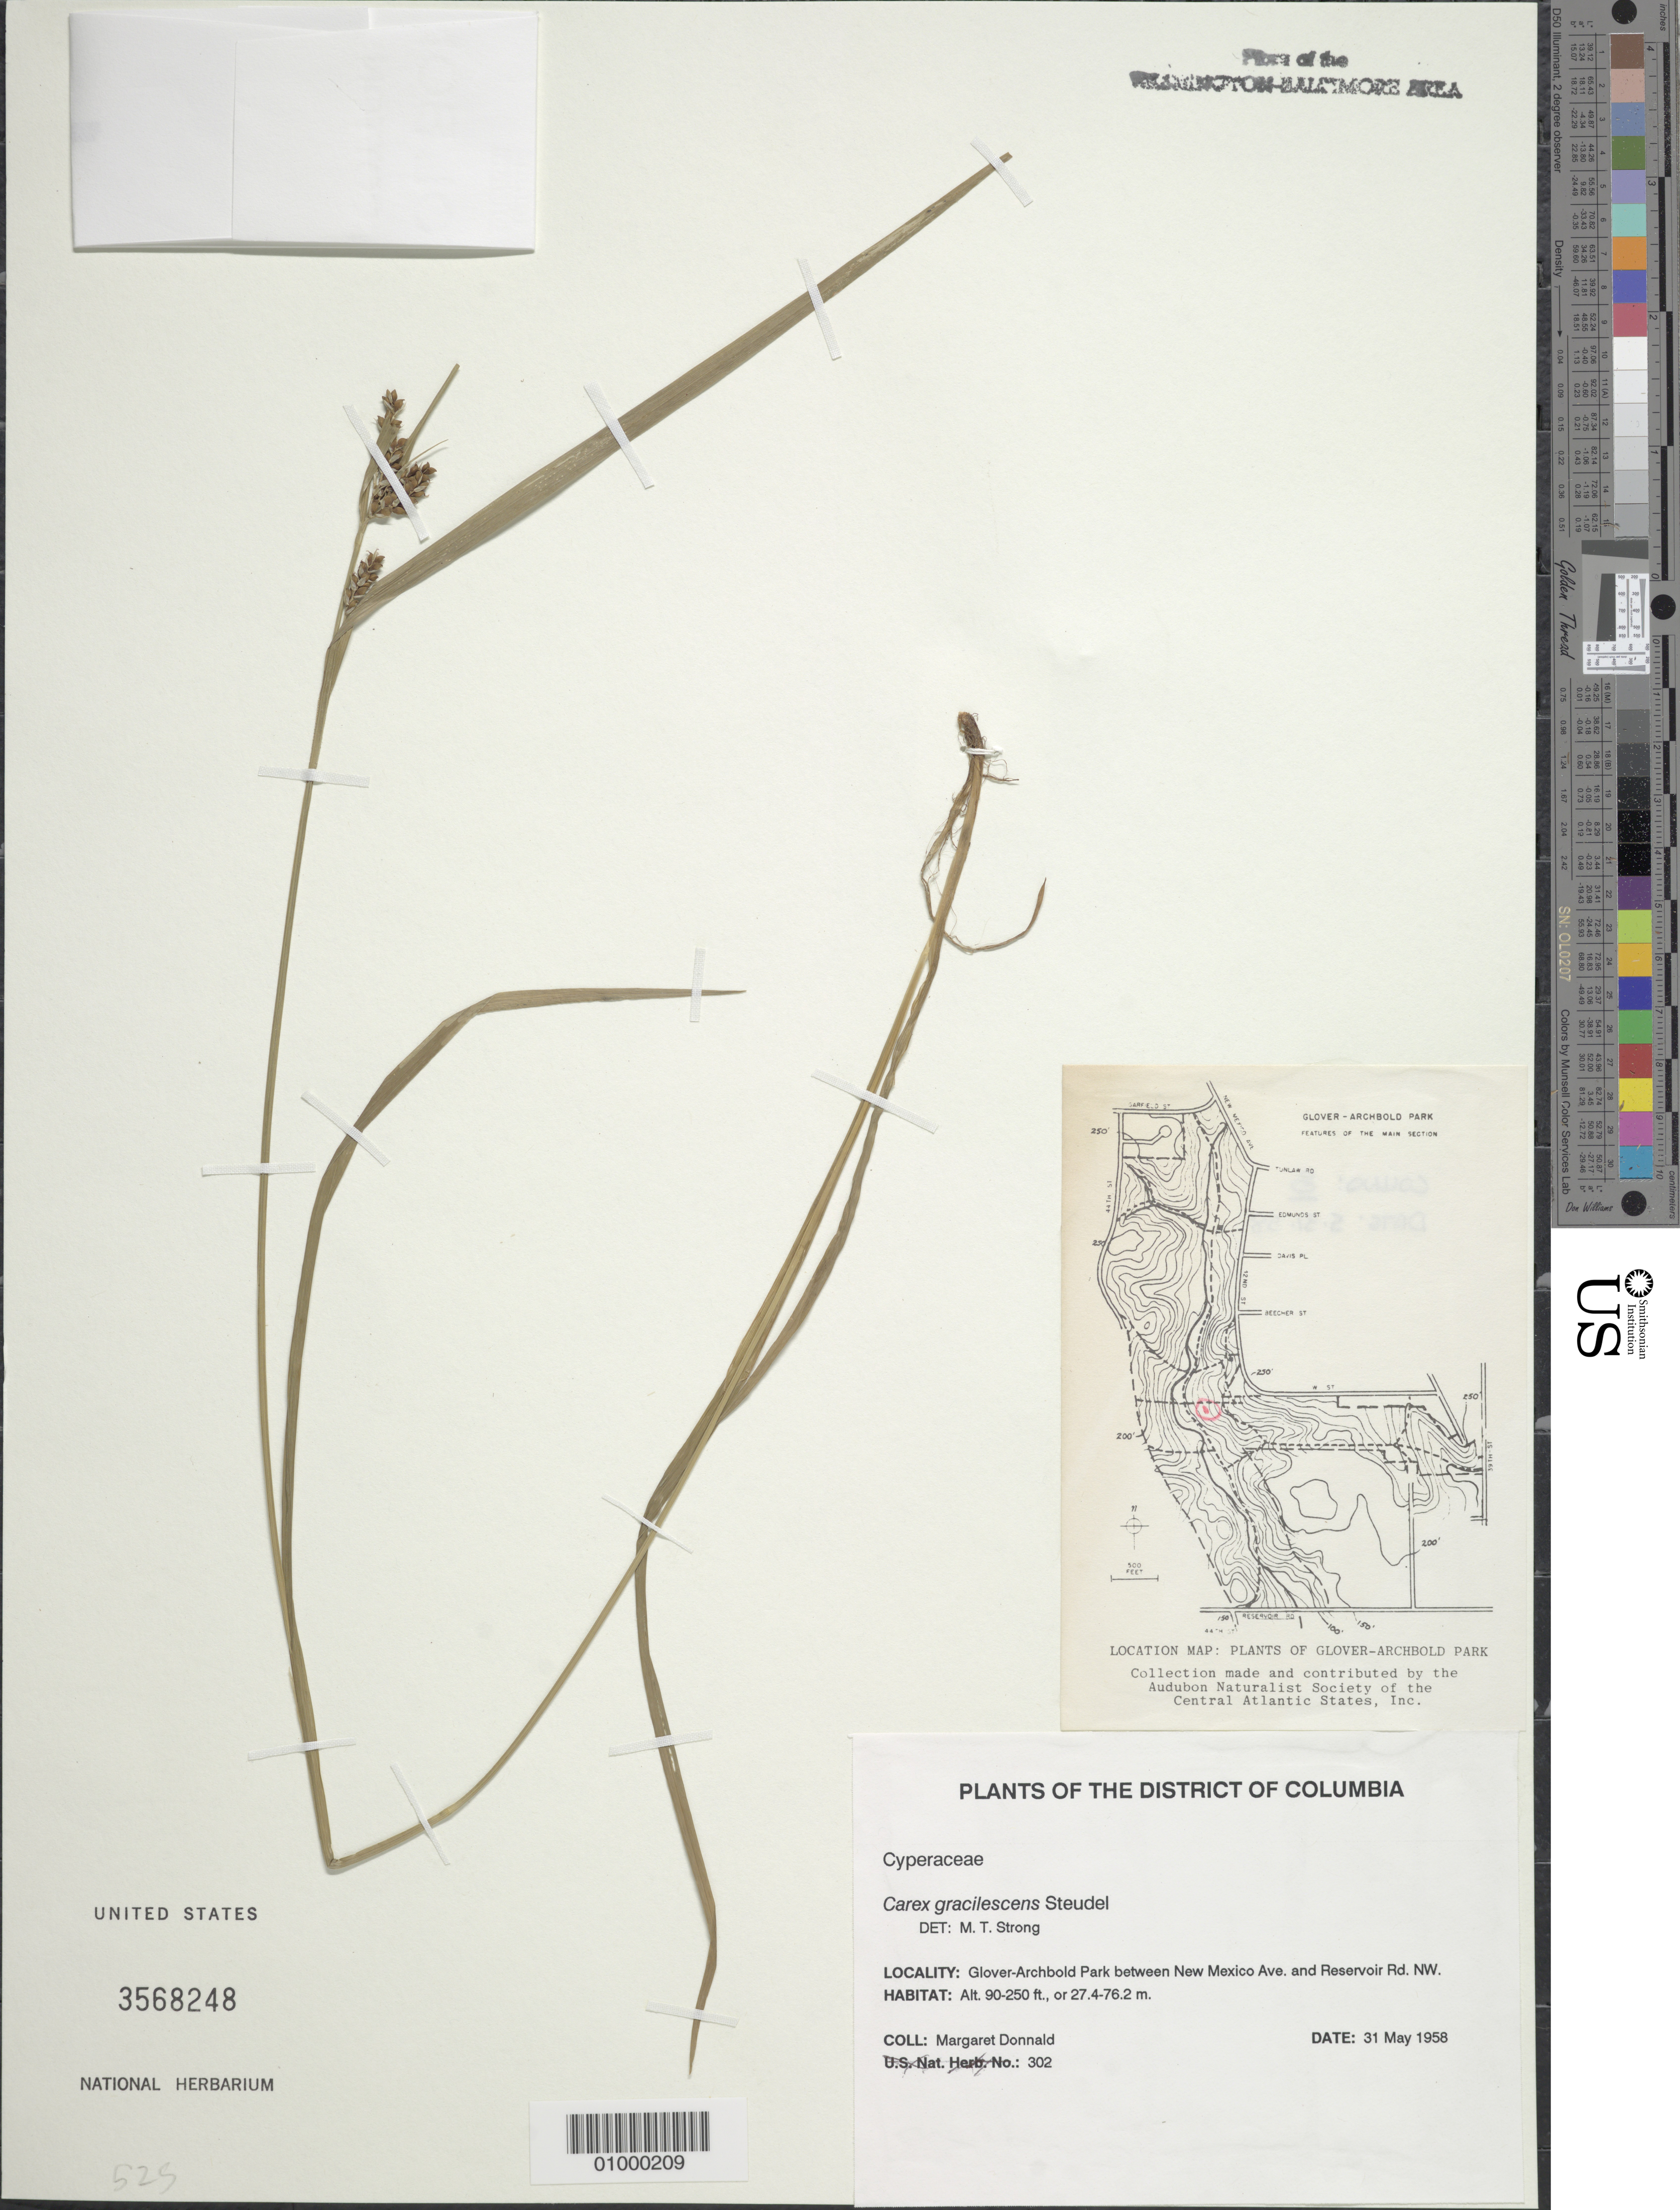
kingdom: Plantae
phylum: Tracheophyta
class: Liliopsida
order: Poales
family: Cyperaceae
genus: Carex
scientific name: Carex gracilescens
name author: Steud.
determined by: Strong, M. T., (US), Smithsonian Institution - National Museum of Natural History (UNITED STATES)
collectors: M. Donnald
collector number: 302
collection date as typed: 31 May 1958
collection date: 1958-05-31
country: United States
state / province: District of Columbia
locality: Glover-Archbold Park between New Mexico Avenue and Reservoir Road NW.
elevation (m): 27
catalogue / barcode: US 3568248